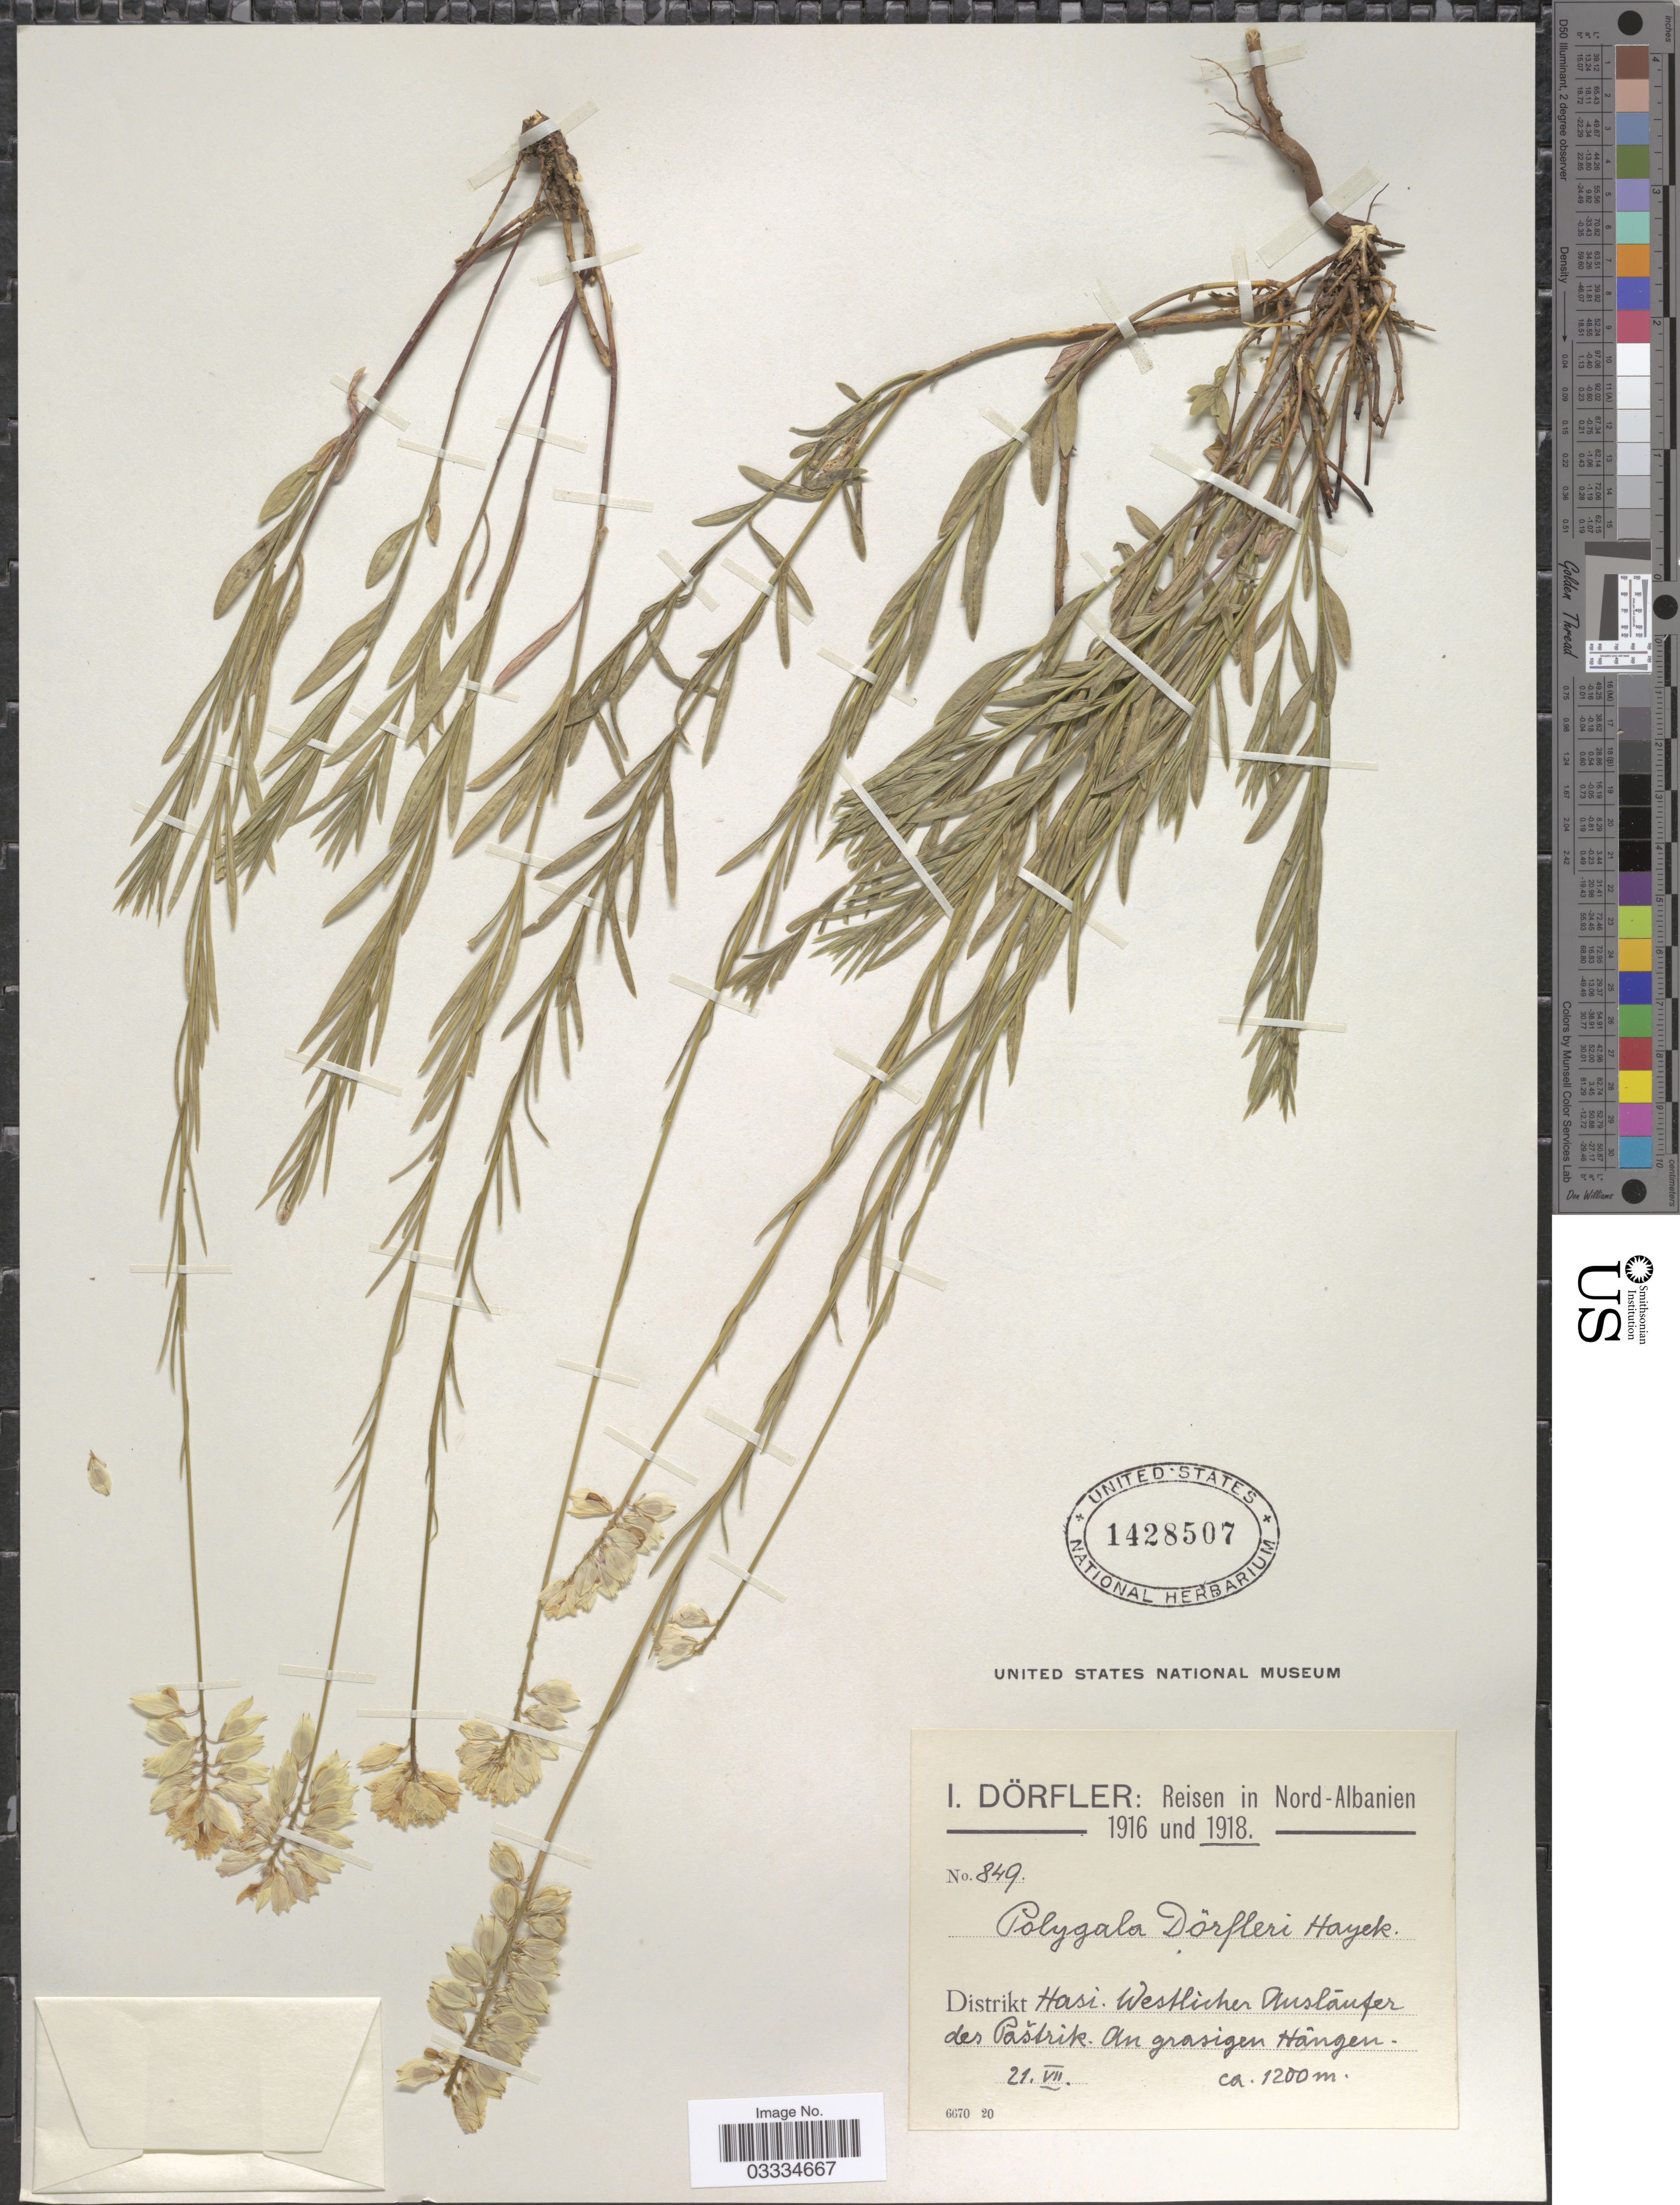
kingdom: Plantae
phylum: Tracheophyta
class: Magnoliopsida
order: Fabales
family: Polygalaceae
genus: Polygala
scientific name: Polygala doerfleri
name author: Hayek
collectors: I. Dörfler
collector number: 849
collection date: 1916-07-21/1918-07-21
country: Albania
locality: Distrikt Hasi. Westlichen Ausläufer des Pastrik. An grasigen Hângen.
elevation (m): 1200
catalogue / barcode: US 1428507